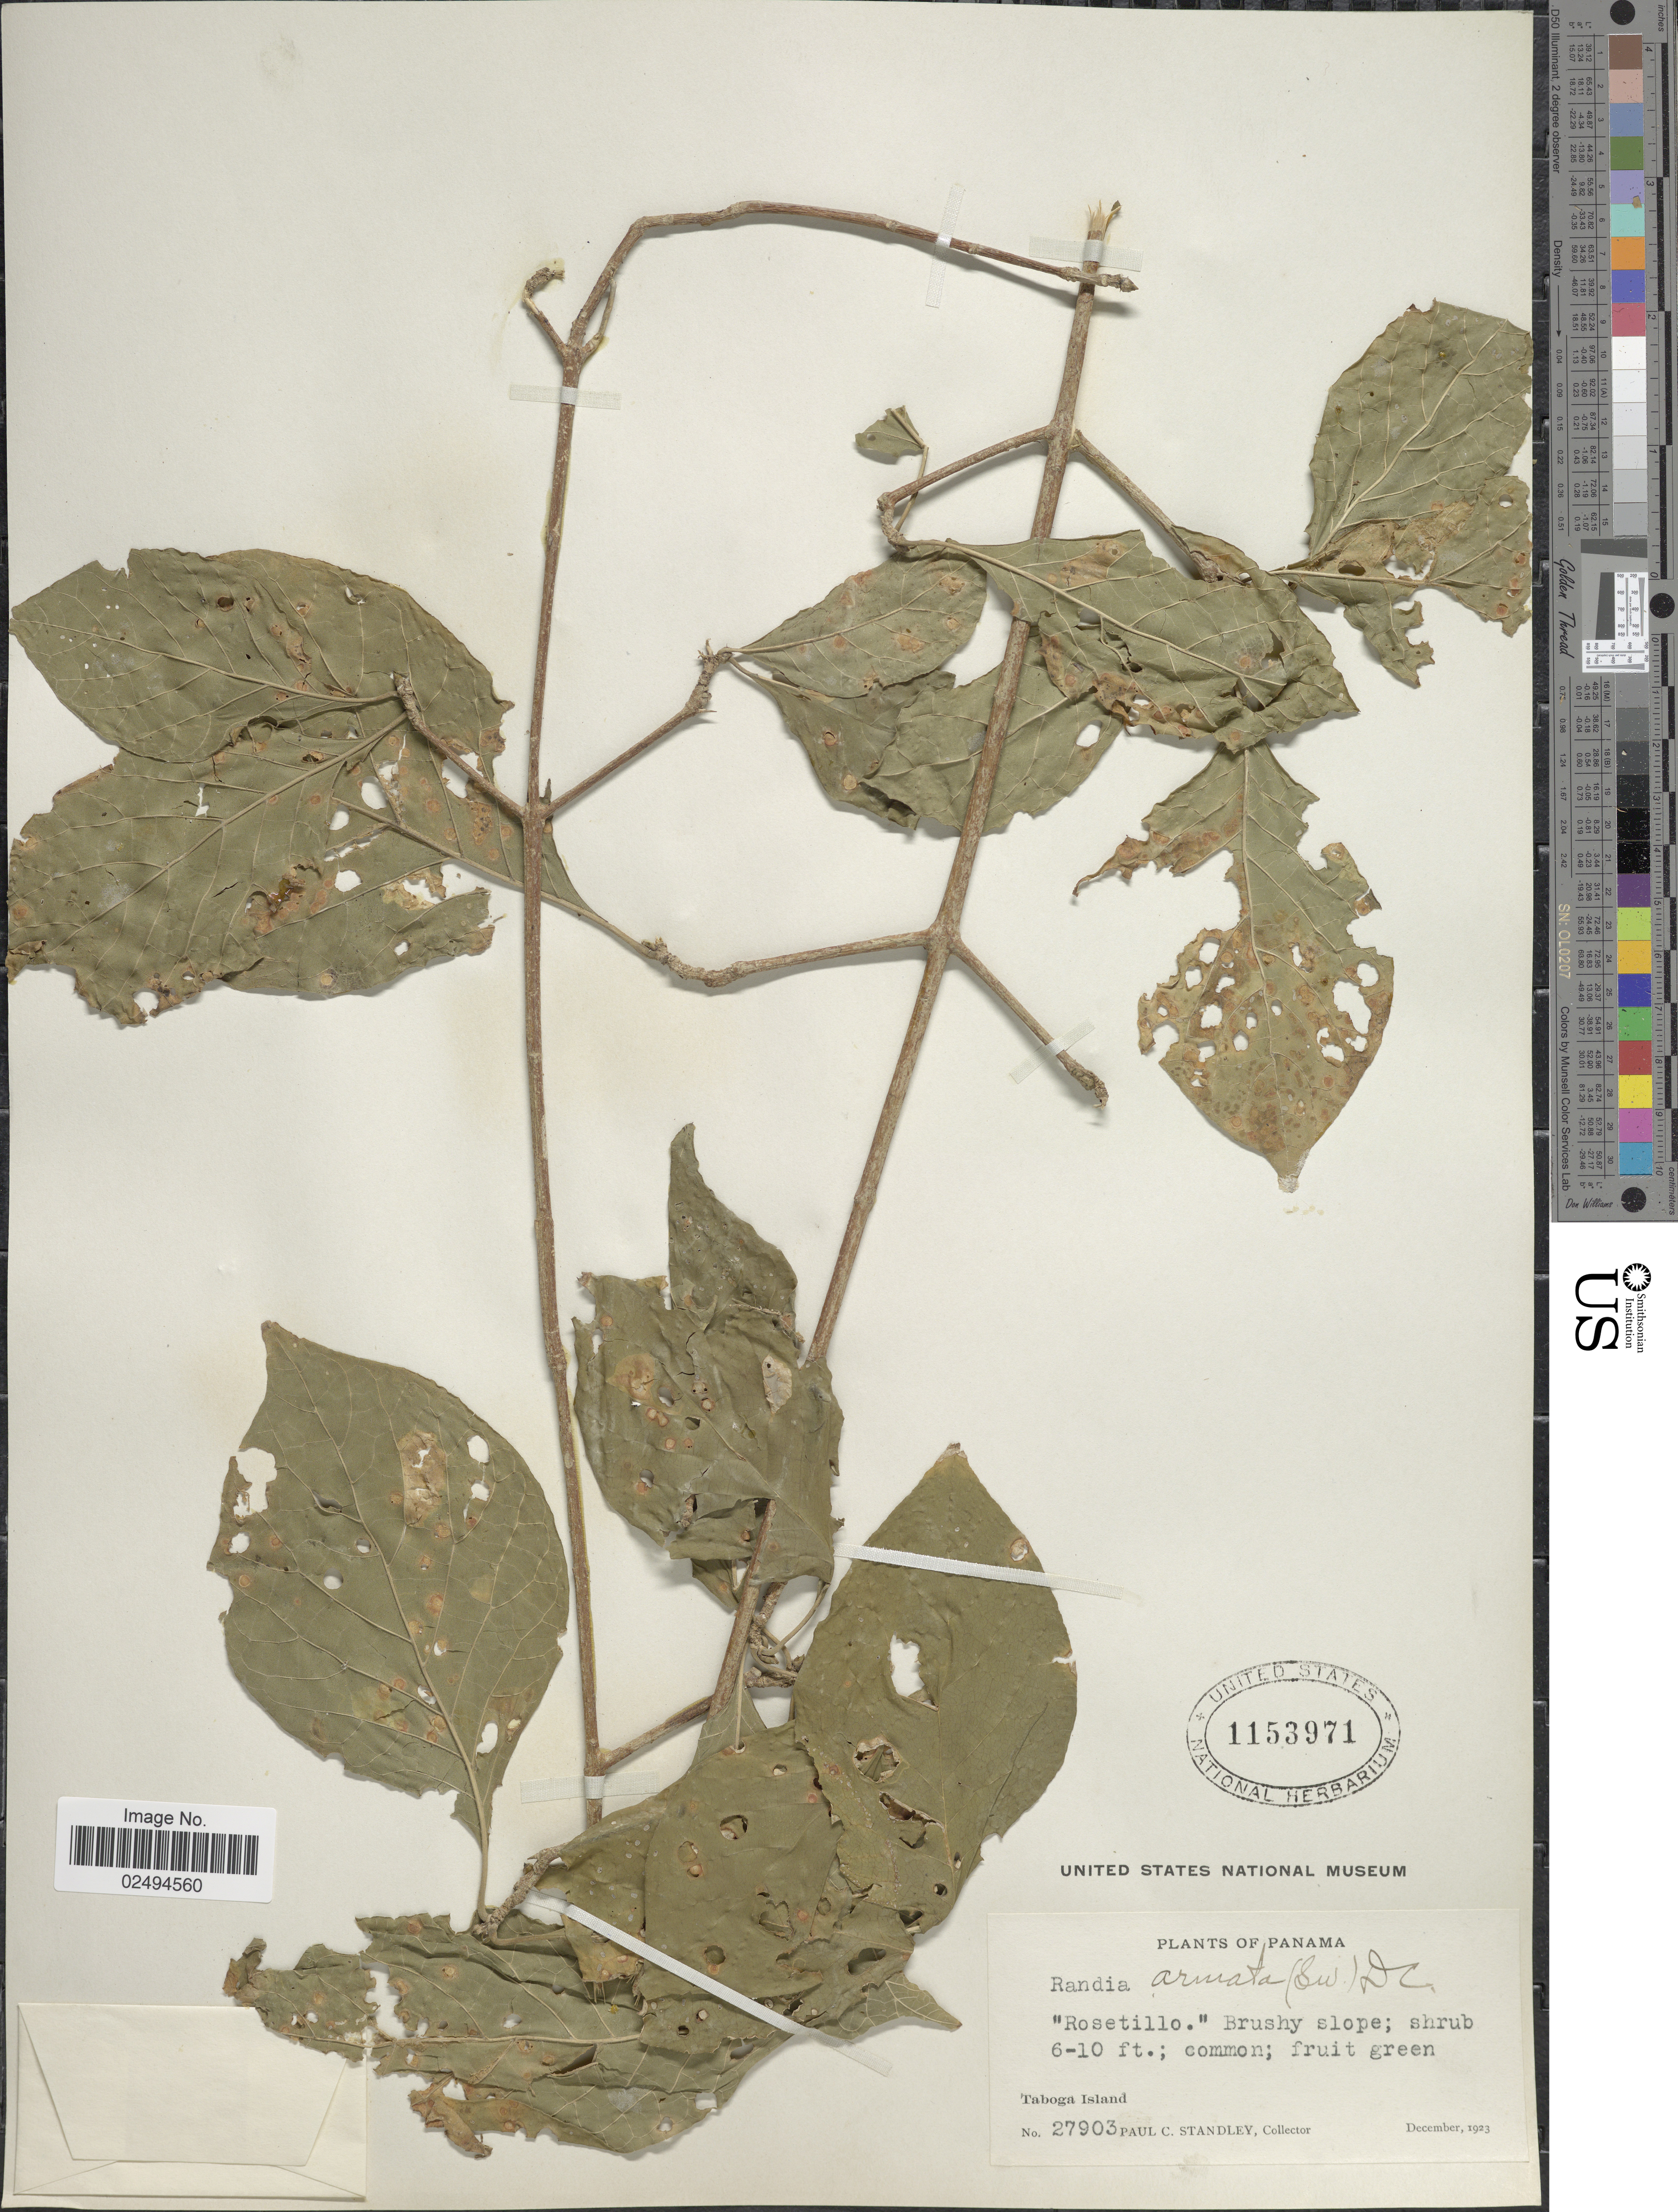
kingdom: Plantae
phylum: Tracheophyta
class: Magnoliopsida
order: Gentianales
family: Rubiaceae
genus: Randia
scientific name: Randia armata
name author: (Sw.) DC.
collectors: P. C. Standley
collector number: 27903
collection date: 1923-12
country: Panama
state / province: Panamá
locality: Taboga Island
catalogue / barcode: US 1153971